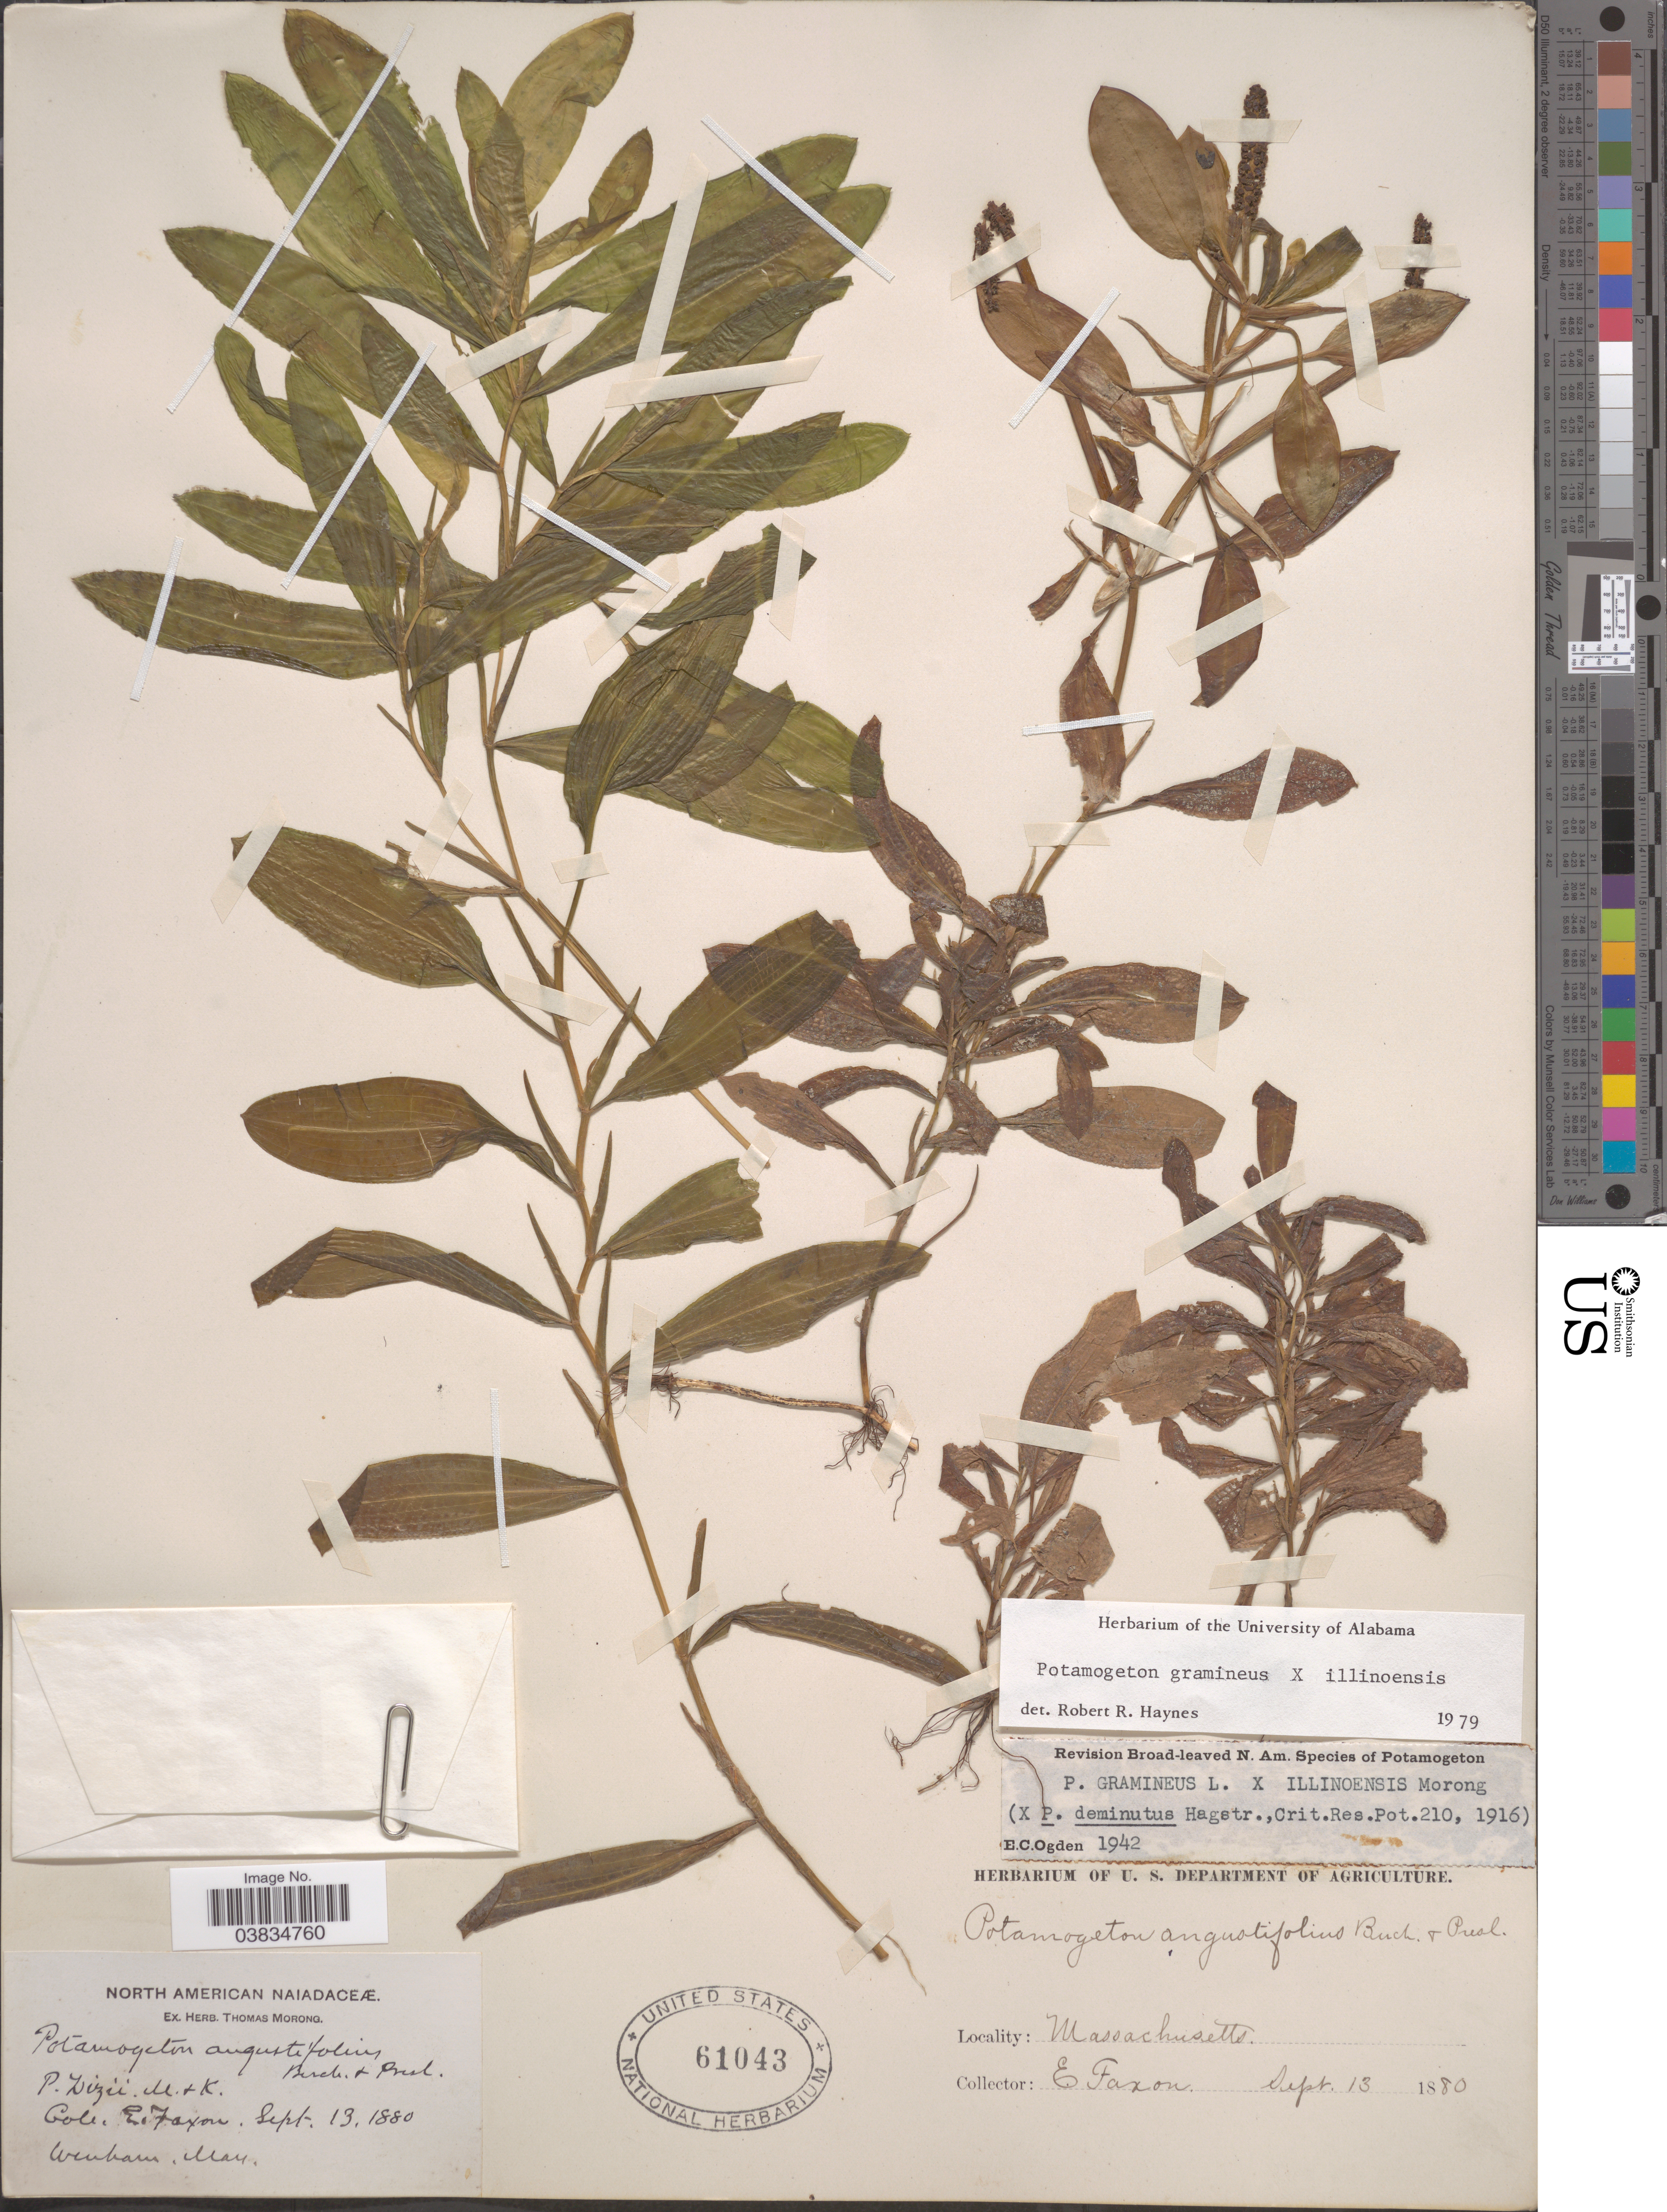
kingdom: Plantae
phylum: Tracheophyta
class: Liliopsida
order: Alismatales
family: Potamogetonaceae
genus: Potamogeton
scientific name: Potamogeton gramineus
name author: L.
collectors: E. Faxon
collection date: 1880-09-13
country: United States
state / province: Massachusetts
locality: Wenham.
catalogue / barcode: US 61043